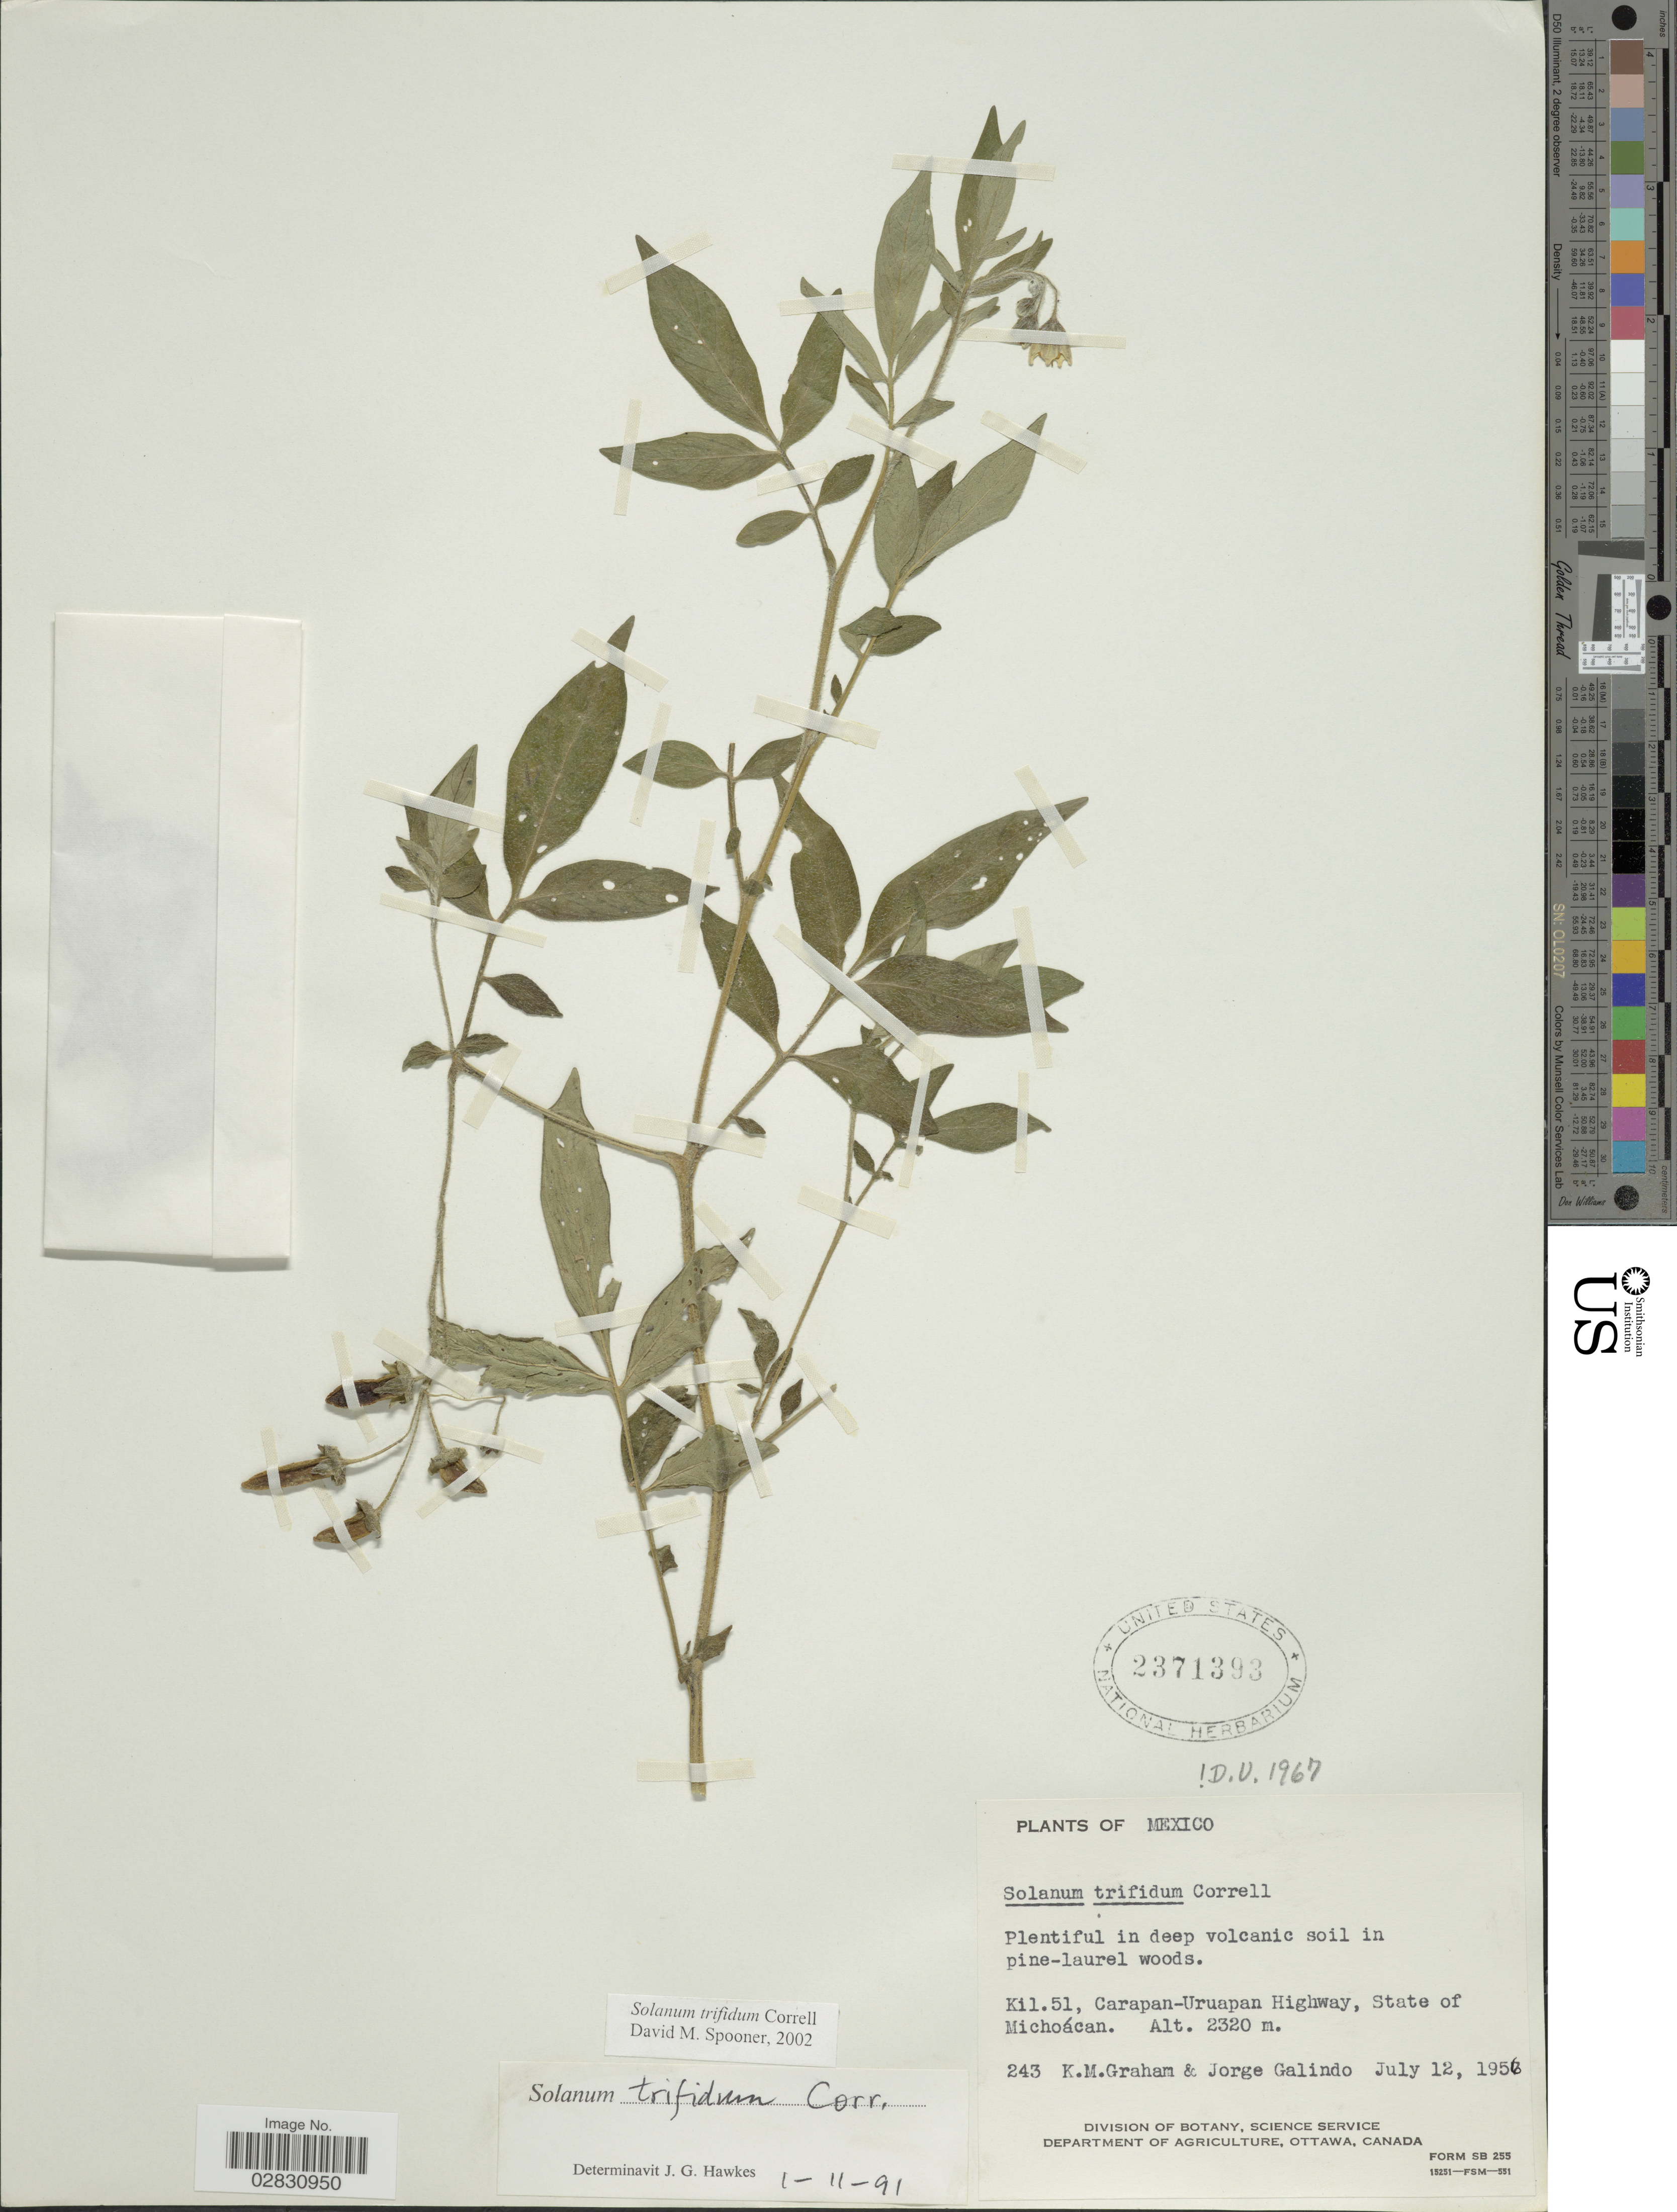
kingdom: Plantae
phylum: Tracheophyta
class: Magnoliopsida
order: Solanales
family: Solanaceae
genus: Solanum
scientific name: Solanum trifidum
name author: Correll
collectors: Graham, K. M. & J. Galindo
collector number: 243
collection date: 1956-07-12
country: Mexico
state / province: Michoacán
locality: Kil. 51, Carapan-Uruapan Highway.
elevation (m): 2320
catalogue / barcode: US 2371393